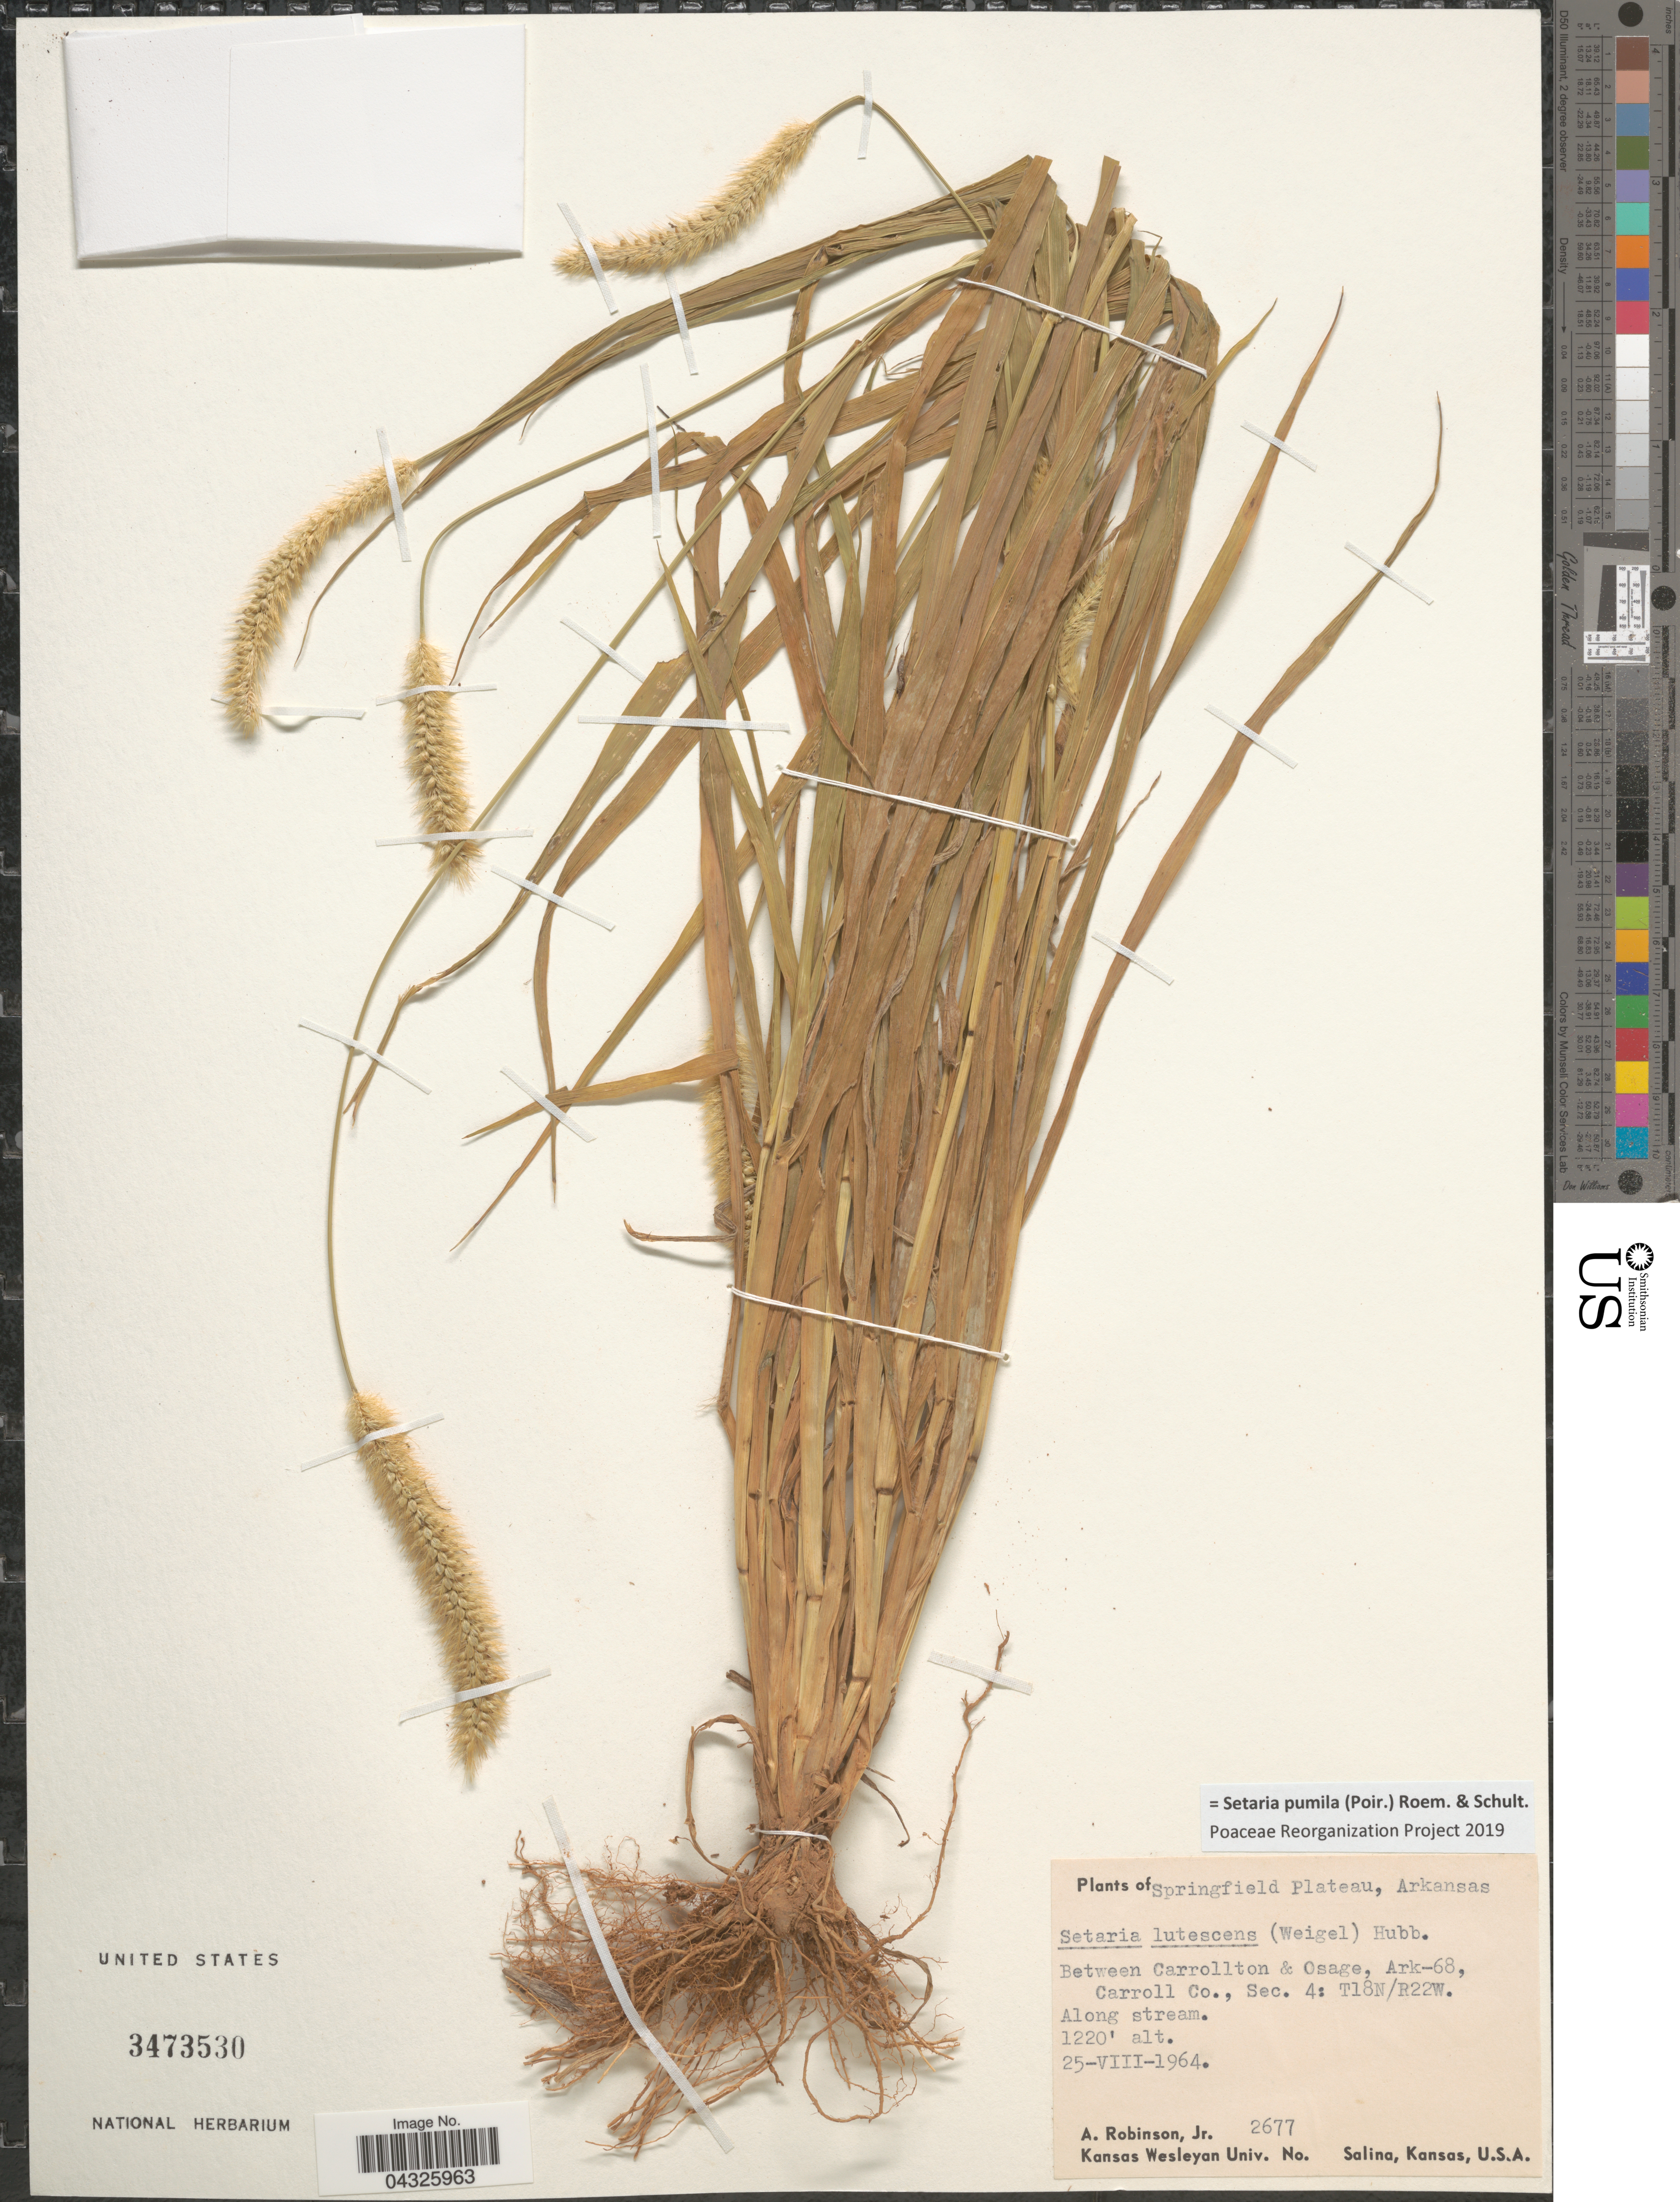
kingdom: Plantae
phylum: Tracheophyta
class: Liliopsida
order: Poales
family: Poaceae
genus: Setaria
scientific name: Setaria pumila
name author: (Poir.) Roem. & Schult.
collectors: A. Robinson Jr.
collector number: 2677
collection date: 1964-08-25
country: United States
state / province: Arkansas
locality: Springfield Plateau. Between Carrollton & Osage, Ark-68, Carroll Co., Sec. 4: T18N/R22W.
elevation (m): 372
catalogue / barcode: US 3473530